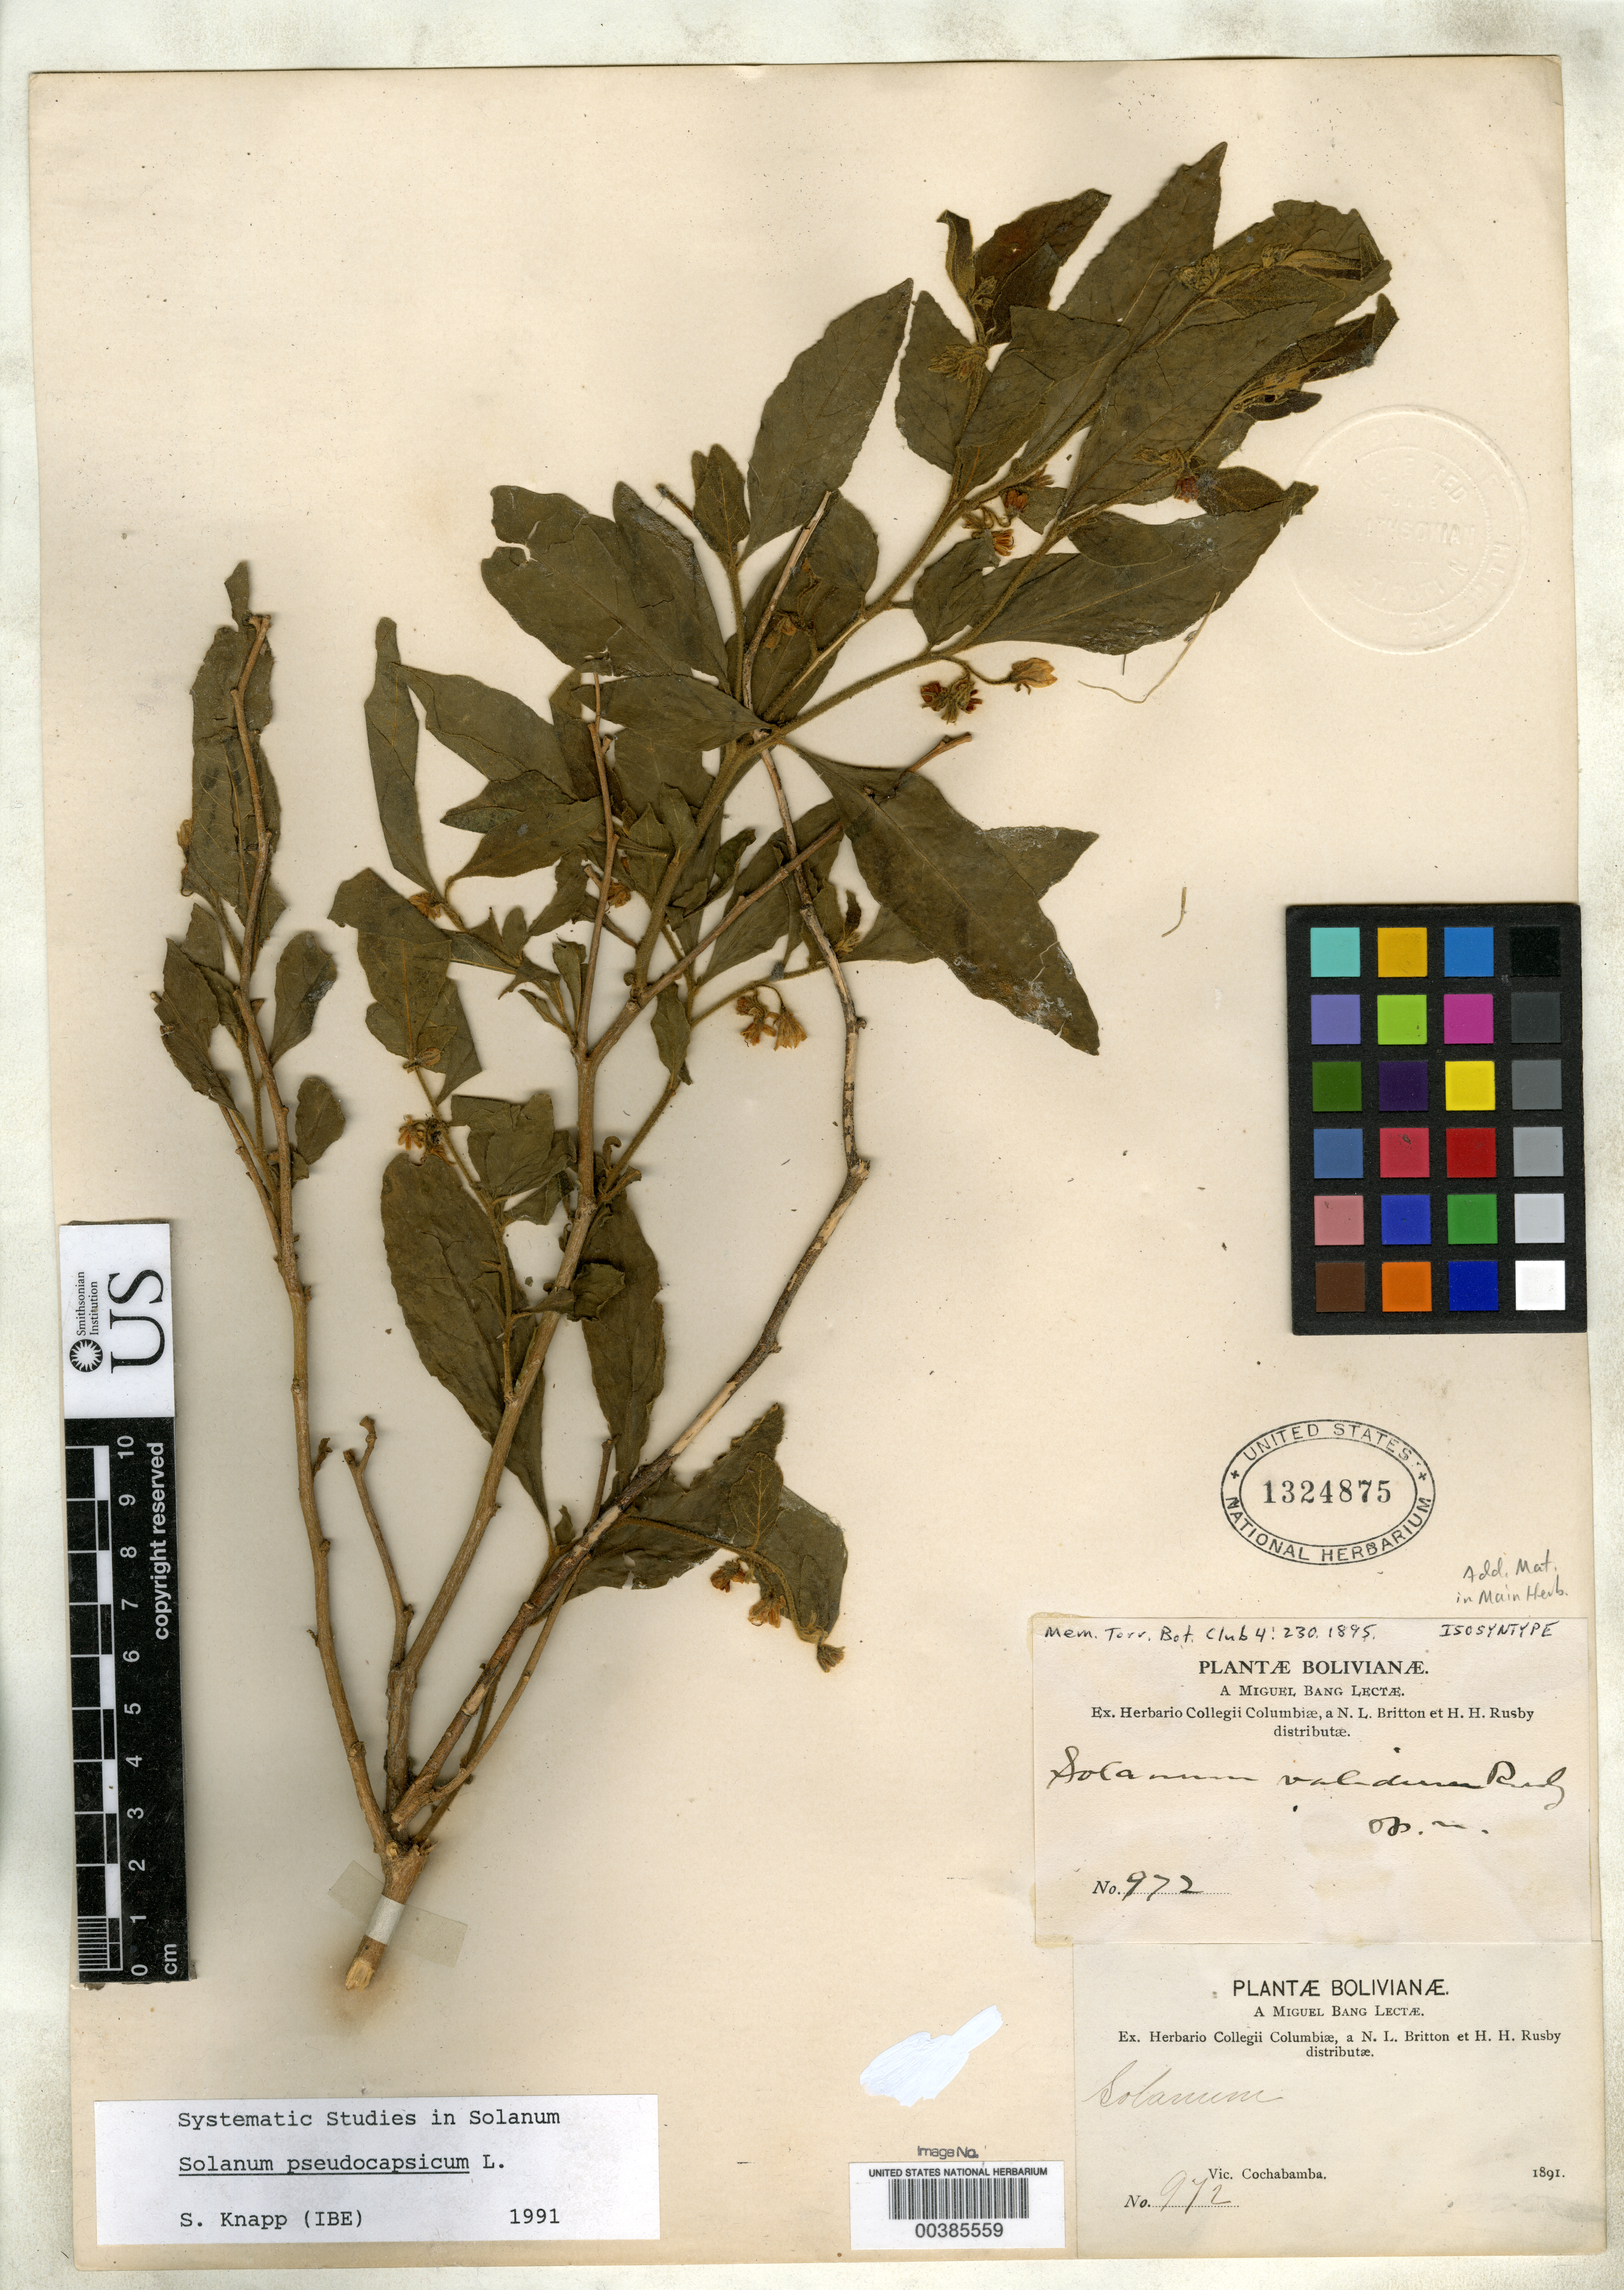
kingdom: Plantae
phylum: Tracheophyta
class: Magnoliopsida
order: Solanales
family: Solanaceae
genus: Solanum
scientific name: Solanum validum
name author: Rusby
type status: Isosyntype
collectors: M. Bang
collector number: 972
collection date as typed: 1891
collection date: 1891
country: Bolivia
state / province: Cochabamba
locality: Vicinity of Cochabamba.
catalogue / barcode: US 1324875